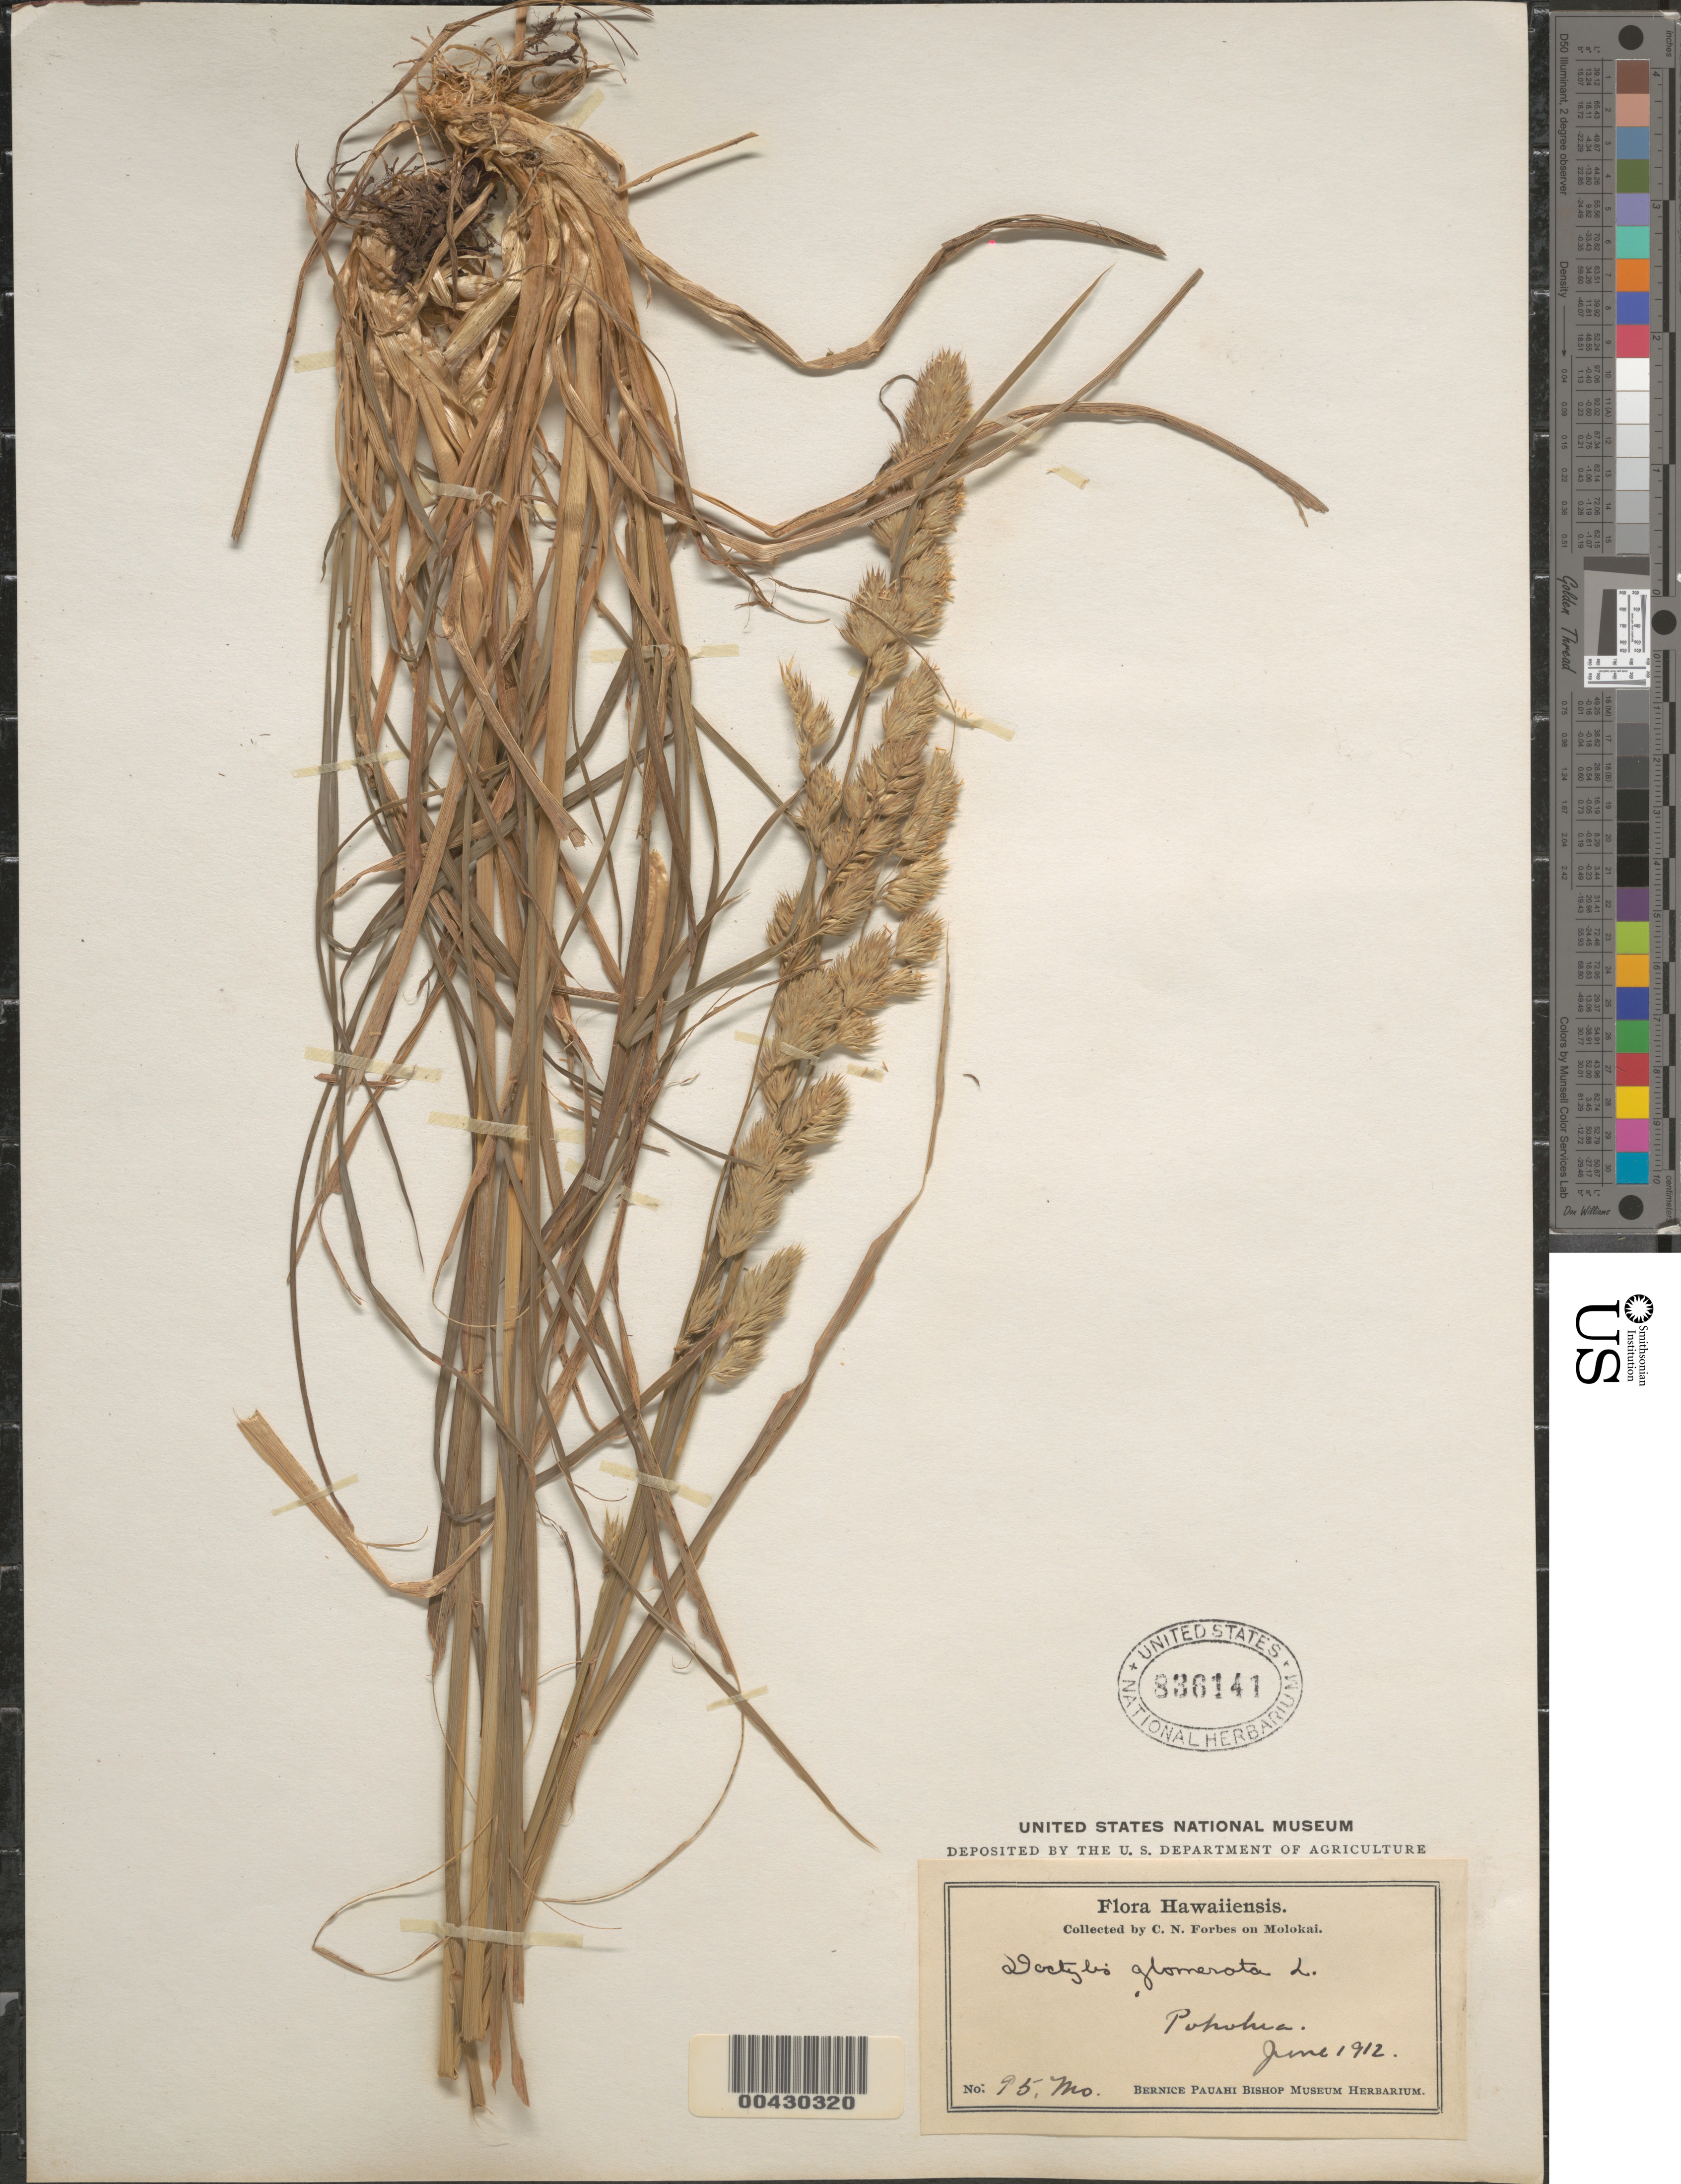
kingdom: Plantae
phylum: Tracheophyta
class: Liliopsida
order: Poales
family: Poaceae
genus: Dactylis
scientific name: Dactylis glomerata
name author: L.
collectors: C. N. Forbes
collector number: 95.Mo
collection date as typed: Jun 1912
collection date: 1912-06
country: United States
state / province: Hawaii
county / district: Maui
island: Moloka'i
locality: Pohohea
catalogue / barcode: US 836141